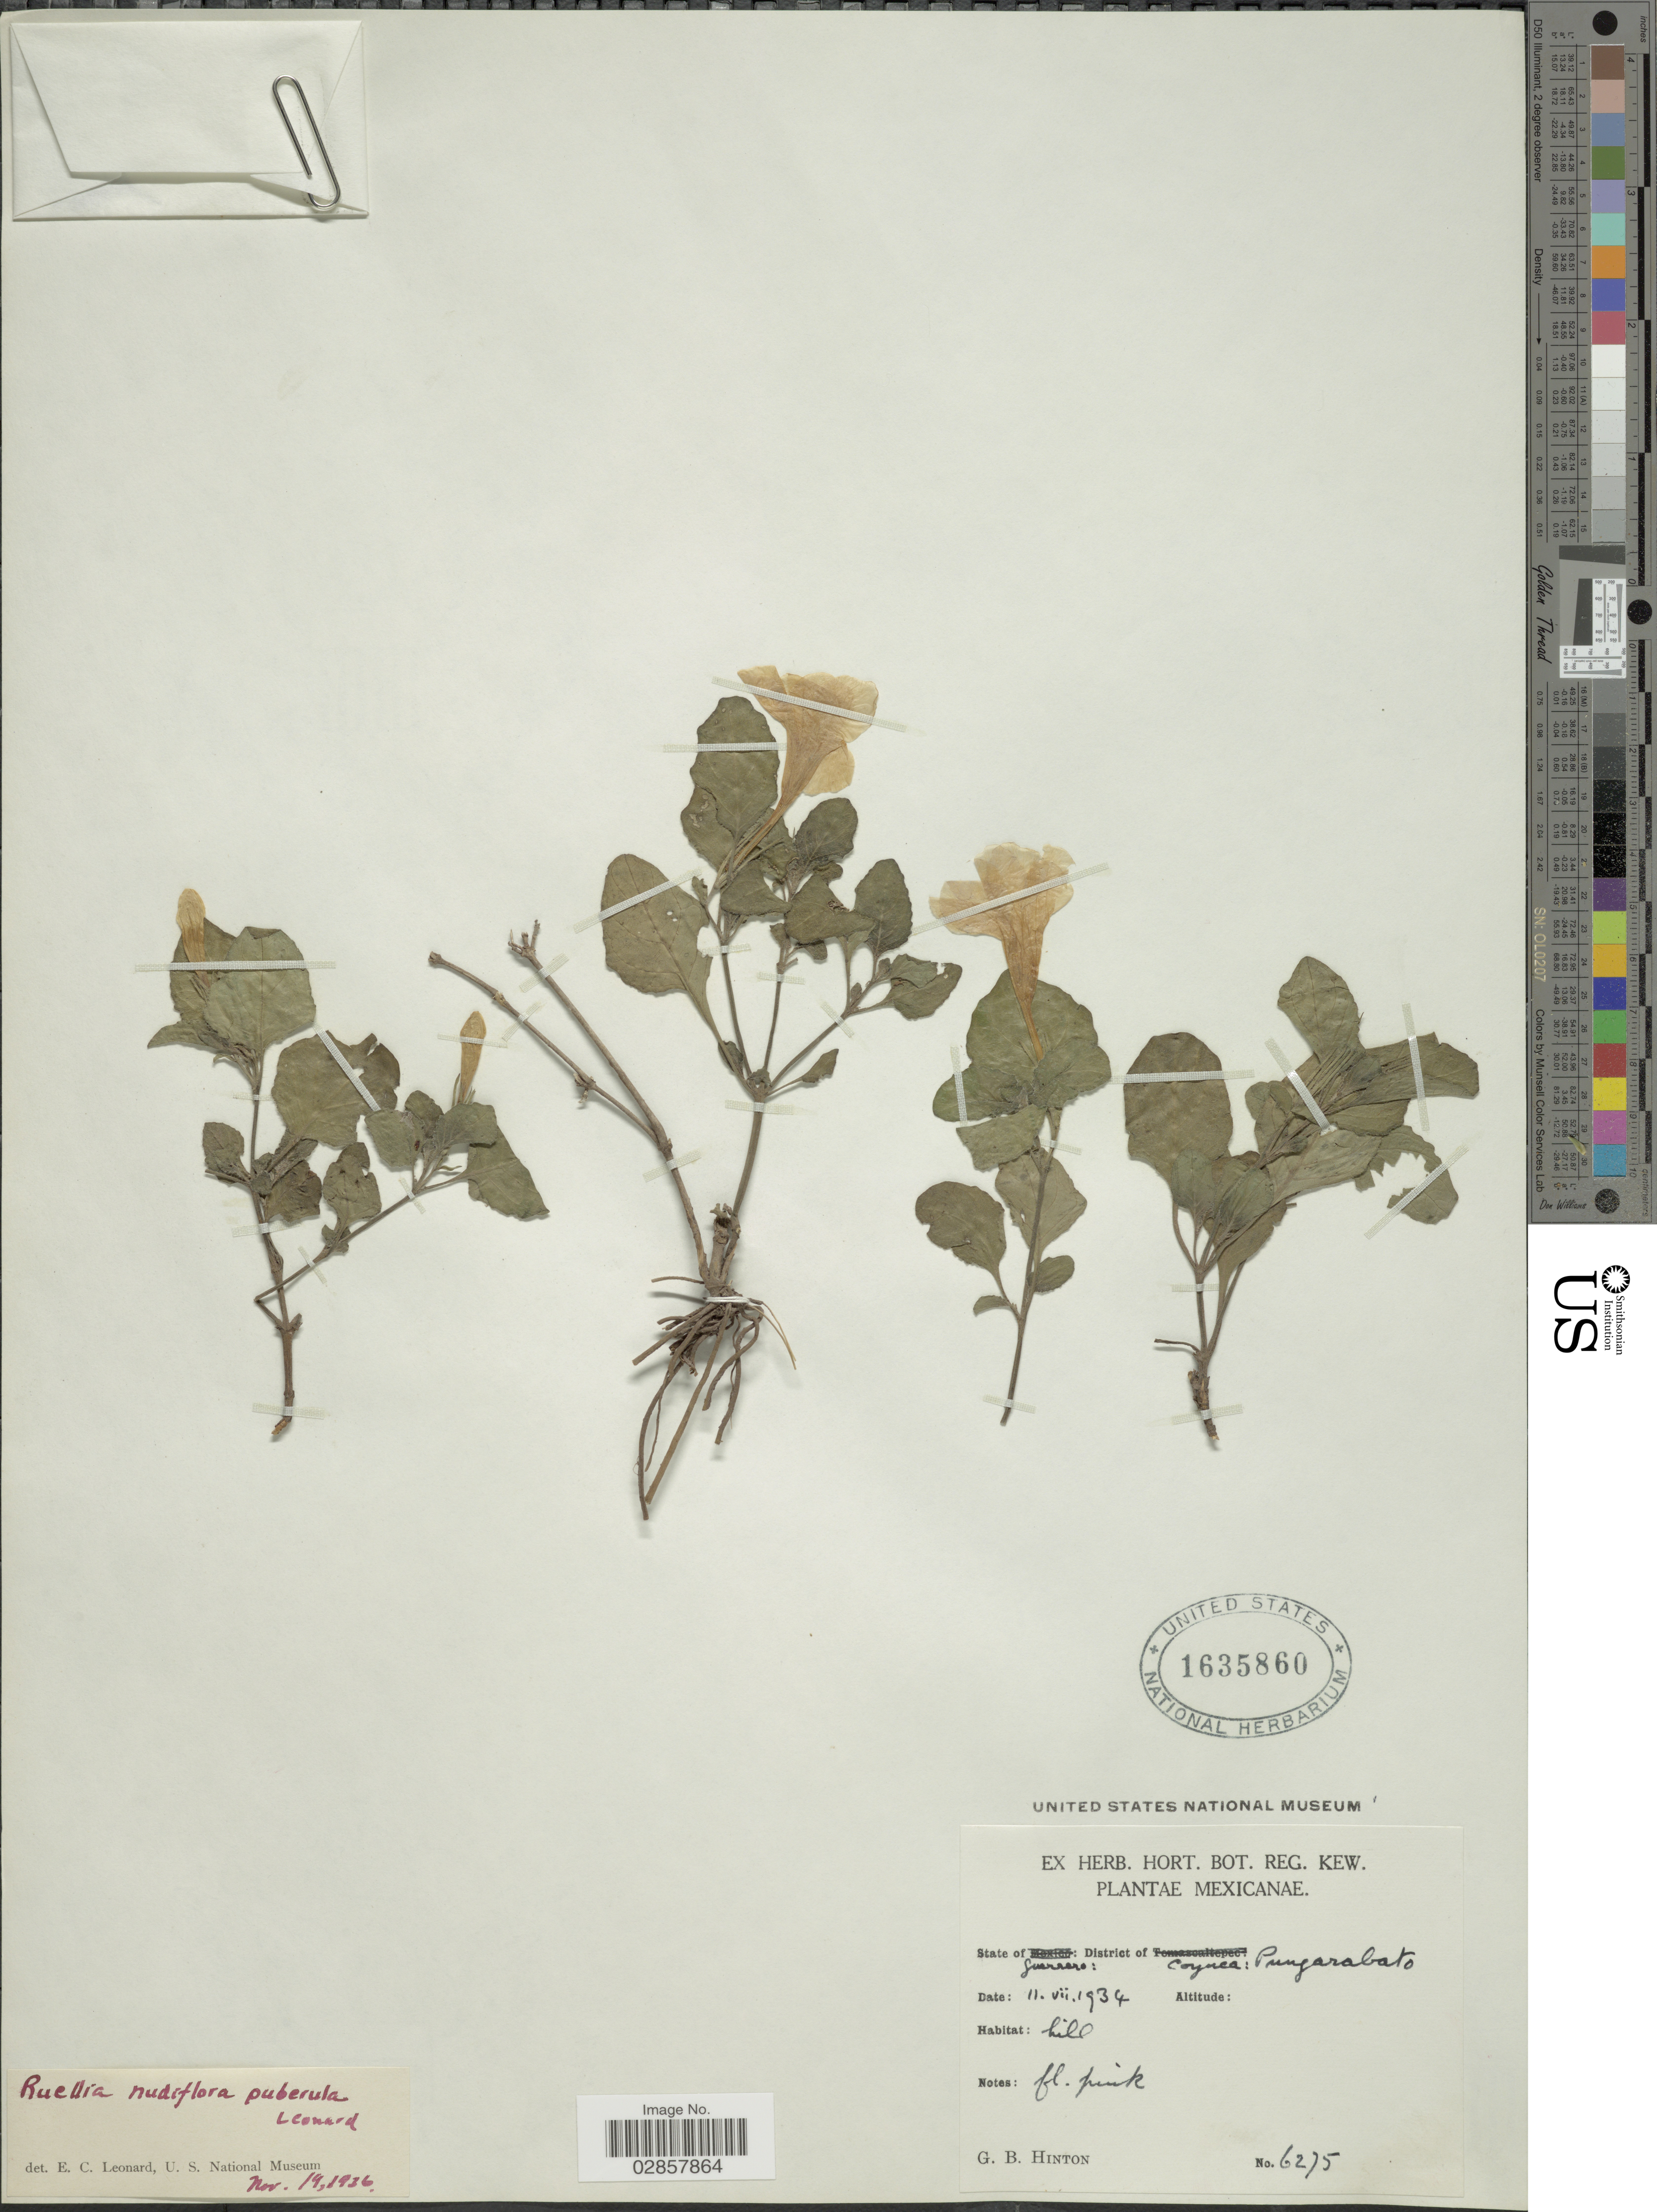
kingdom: Plantae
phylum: Tracheophyta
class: Magnoliopsida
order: Lamiales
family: Acanthaceae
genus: Ruellia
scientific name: Ruellia nudiflora var. puberula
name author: Leonard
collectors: G. B. Hinton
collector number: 6275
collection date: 1934-07-11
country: Mexico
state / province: Guerrero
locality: District of Coyuca: Pungarabato.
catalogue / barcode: US 1635860